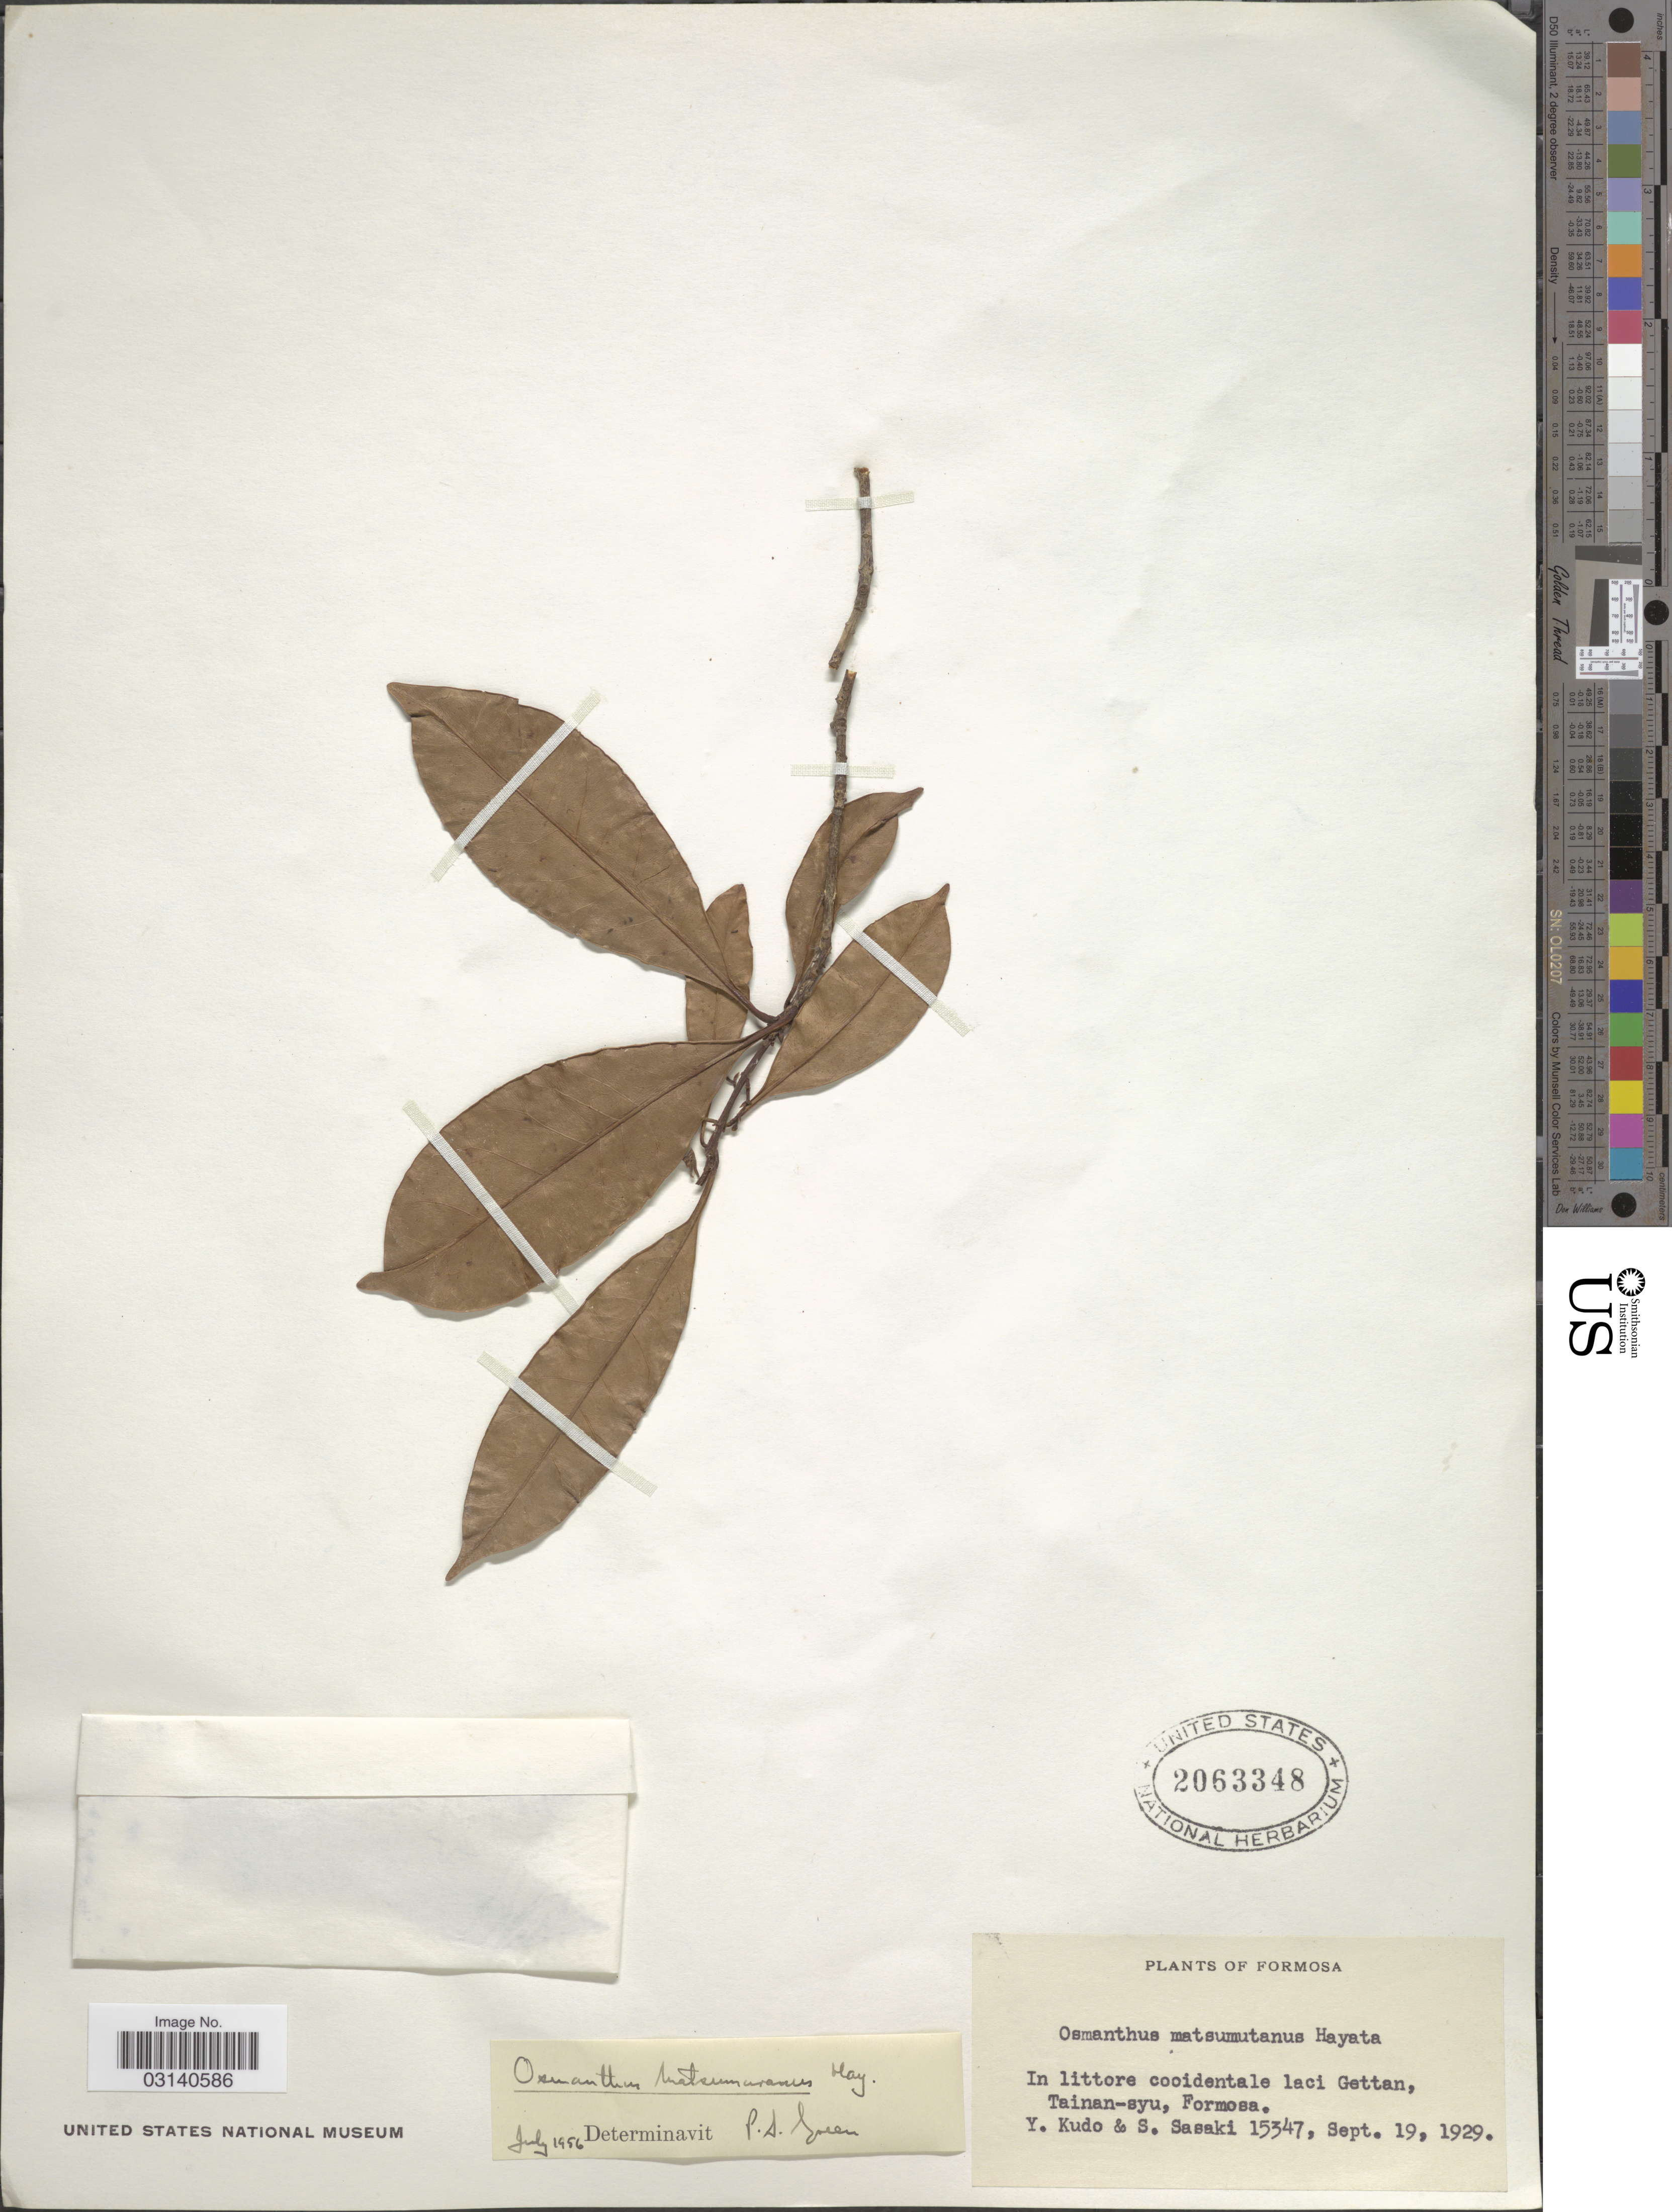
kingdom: Plantae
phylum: Tracheophyta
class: Magnoliopsida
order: Lamiales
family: Oleaceae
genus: Osmanthus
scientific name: Osmanthus matsumuranus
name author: Hayata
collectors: Y. Kudô & S. Sasaki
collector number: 15347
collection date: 1929-09-19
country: Taiwan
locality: Formosa, In littore cooidentale laci Gettan, Tainan-syu.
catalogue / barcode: US 2063348